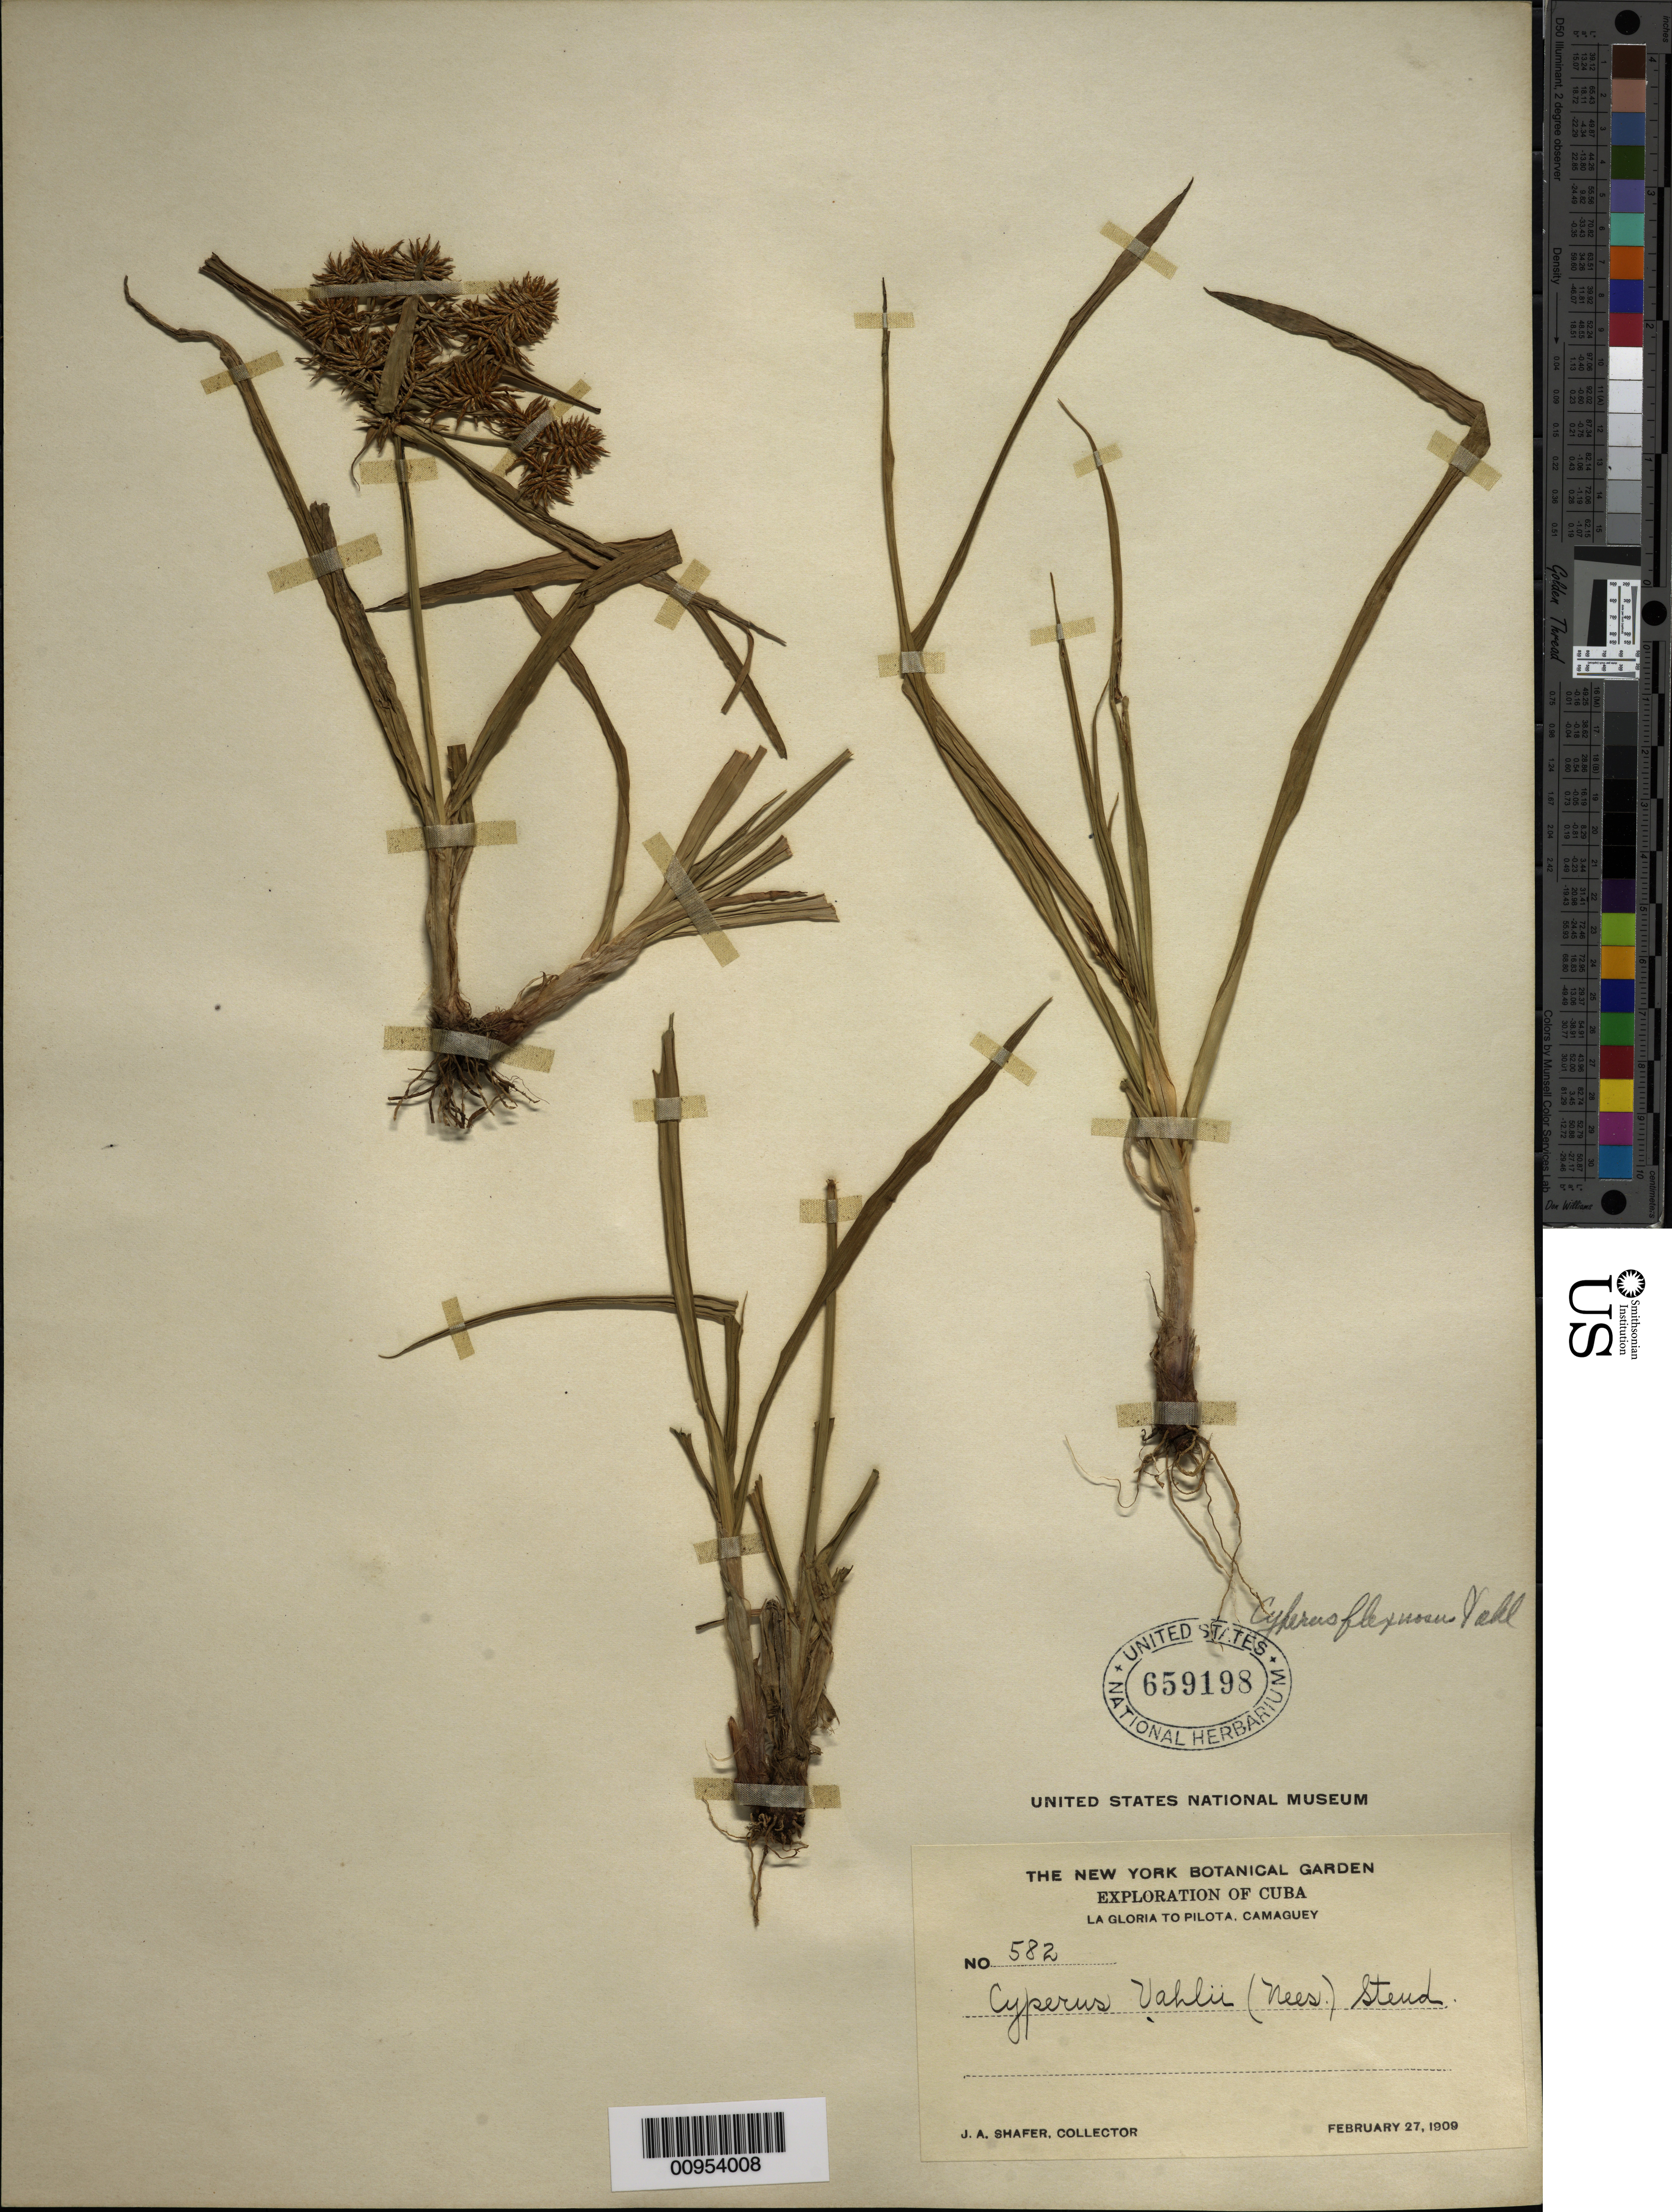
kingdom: Plantae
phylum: Tracheophyta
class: Liliopsida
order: Poales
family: Cyperaceae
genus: Cyperus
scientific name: Cyperus ferax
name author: Rich.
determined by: Strong, Mark T., (BOT), Smithsonian Institution - National Museum of Natural History (UNITED STATES)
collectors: J. A. Shafer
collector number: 582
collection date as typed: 27 Feb 1909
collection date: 1909-02-27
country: Cuba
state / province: Camagüey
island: Cuba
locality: La Gloria to Pilota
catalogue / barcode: US 659198